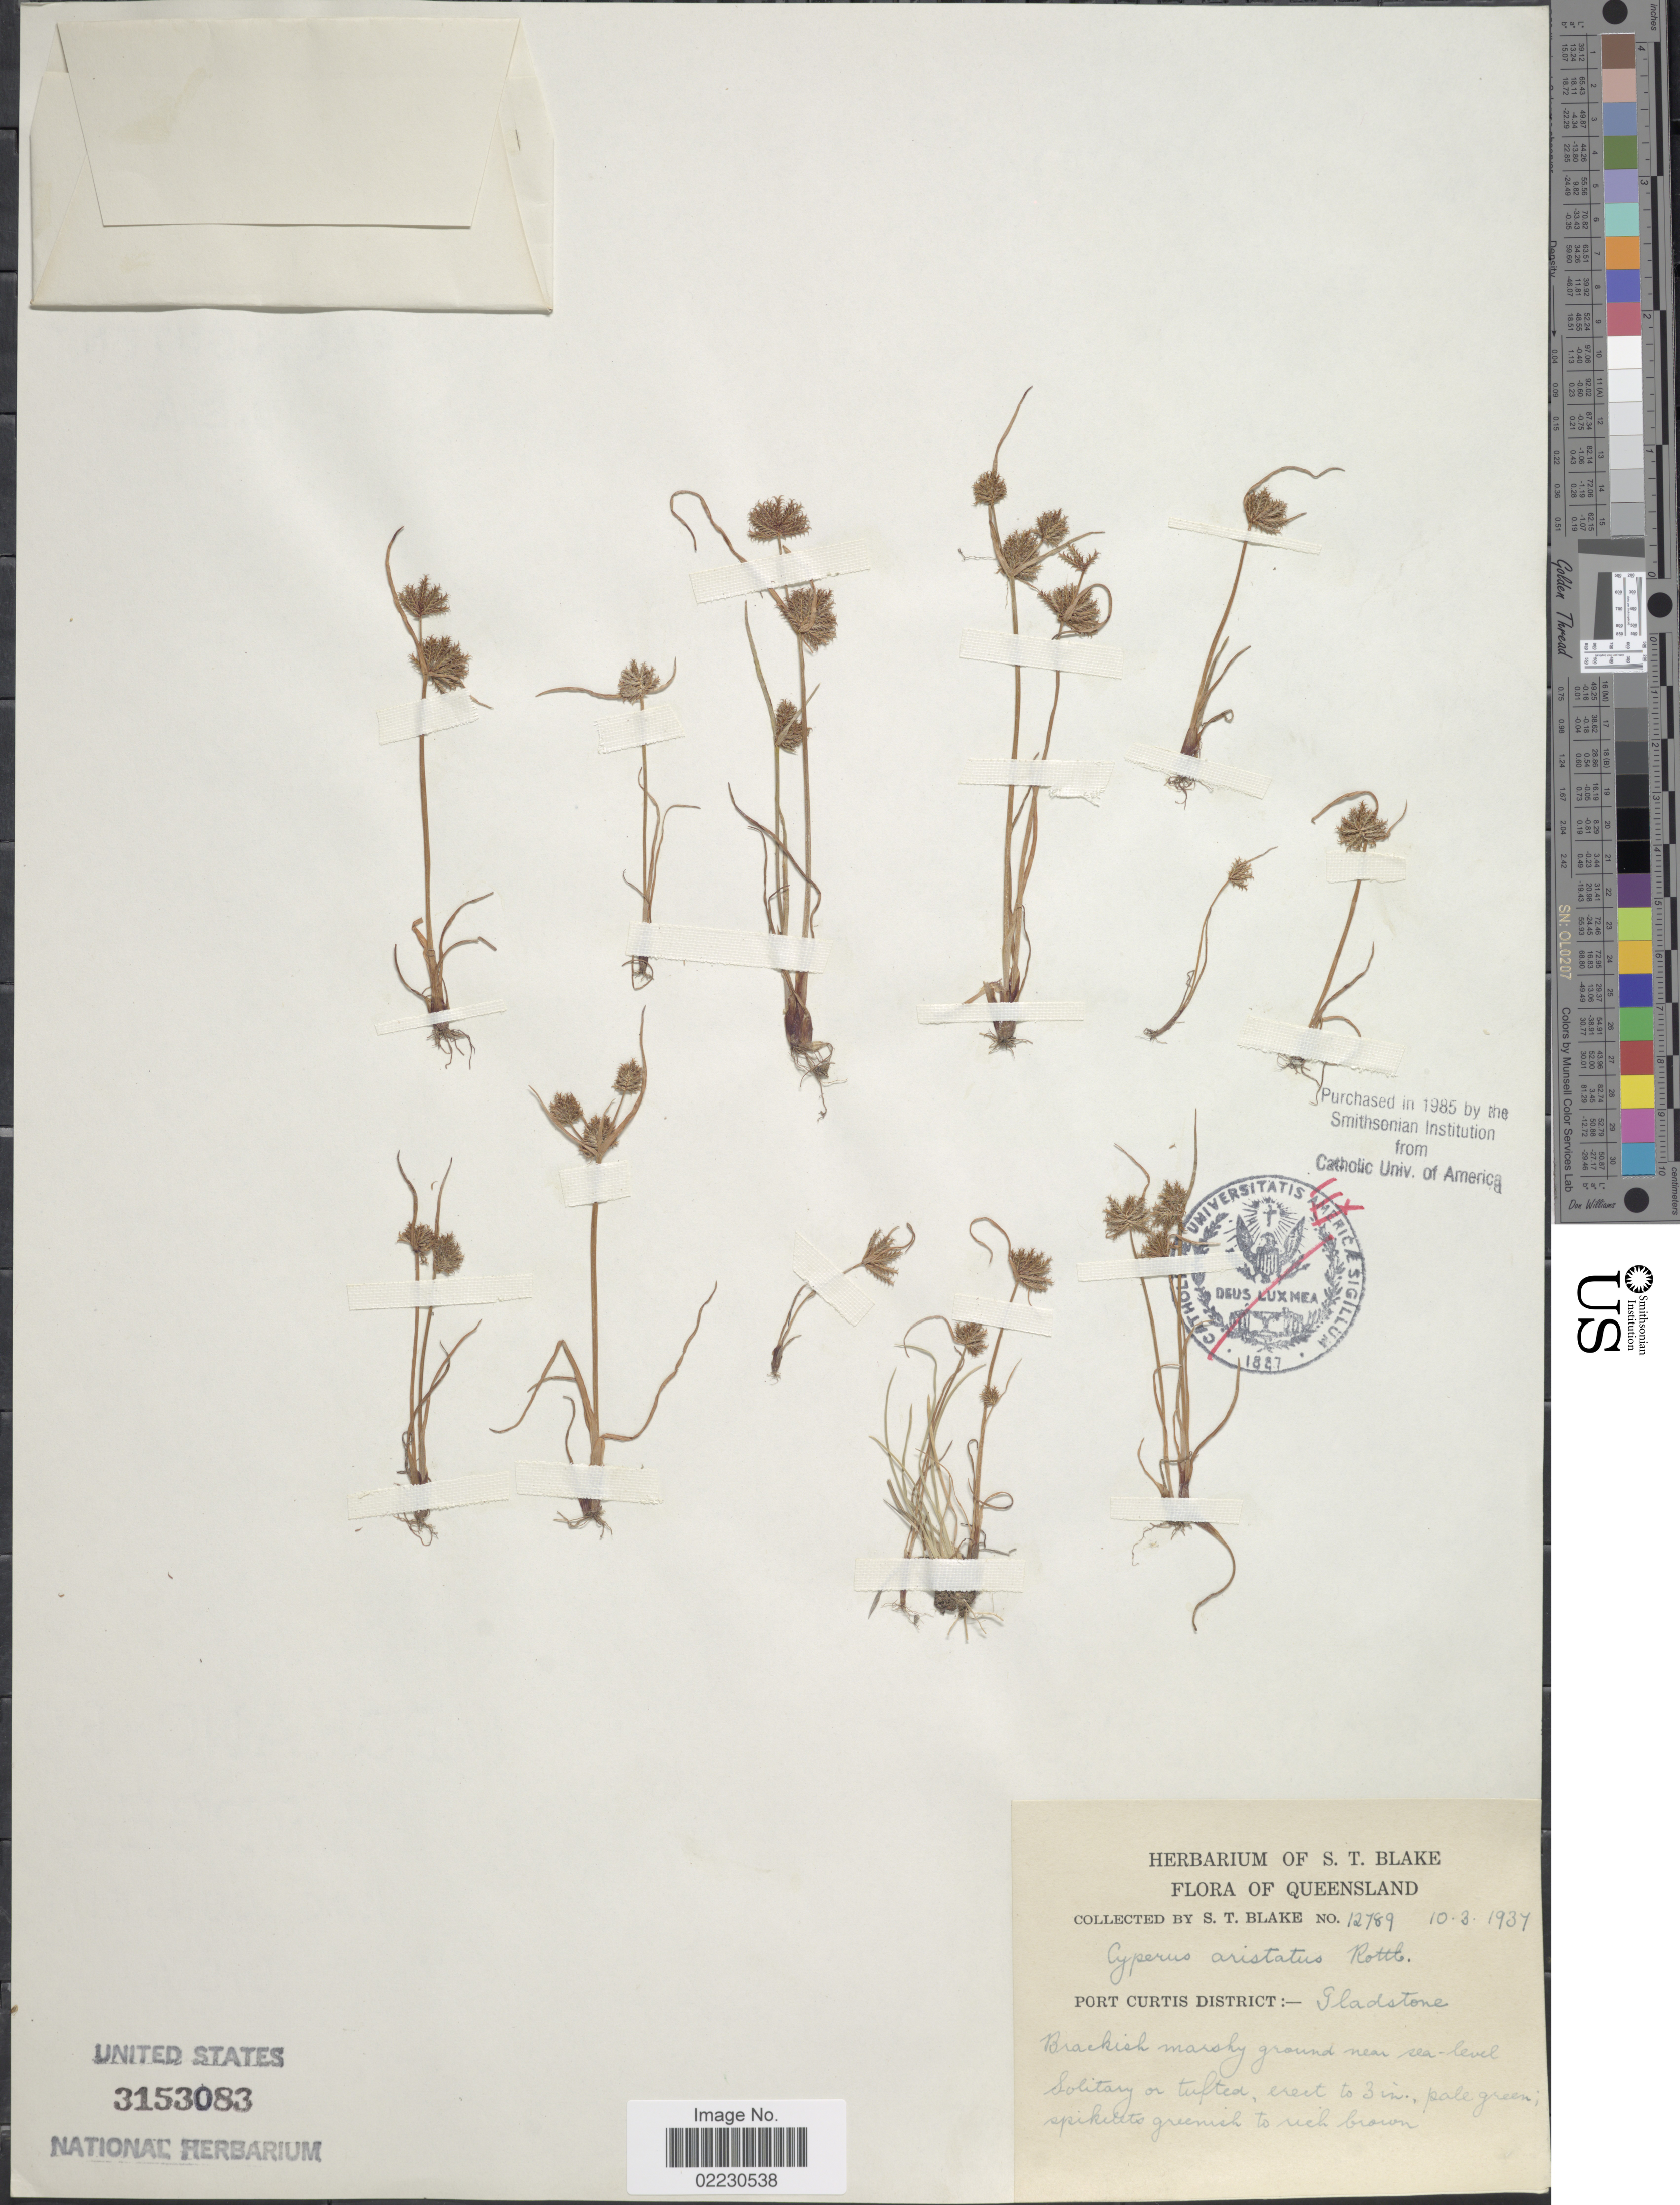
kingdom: Plantae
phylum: Tracheophyta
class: Liliopsida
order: Poales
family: Cyperaceae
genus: Cyperus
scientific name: Cyperus squarrosus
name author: L.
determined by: Strong, Mark T., (BOT), Smithsonian Institution - National Museum of Natural History (UNITED STATES)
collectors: S. T. Blake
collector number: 12789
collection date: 1937-03-10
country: Australia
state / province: Queensland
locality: Port Curtis District: Gladstone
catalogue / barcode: US 3153083